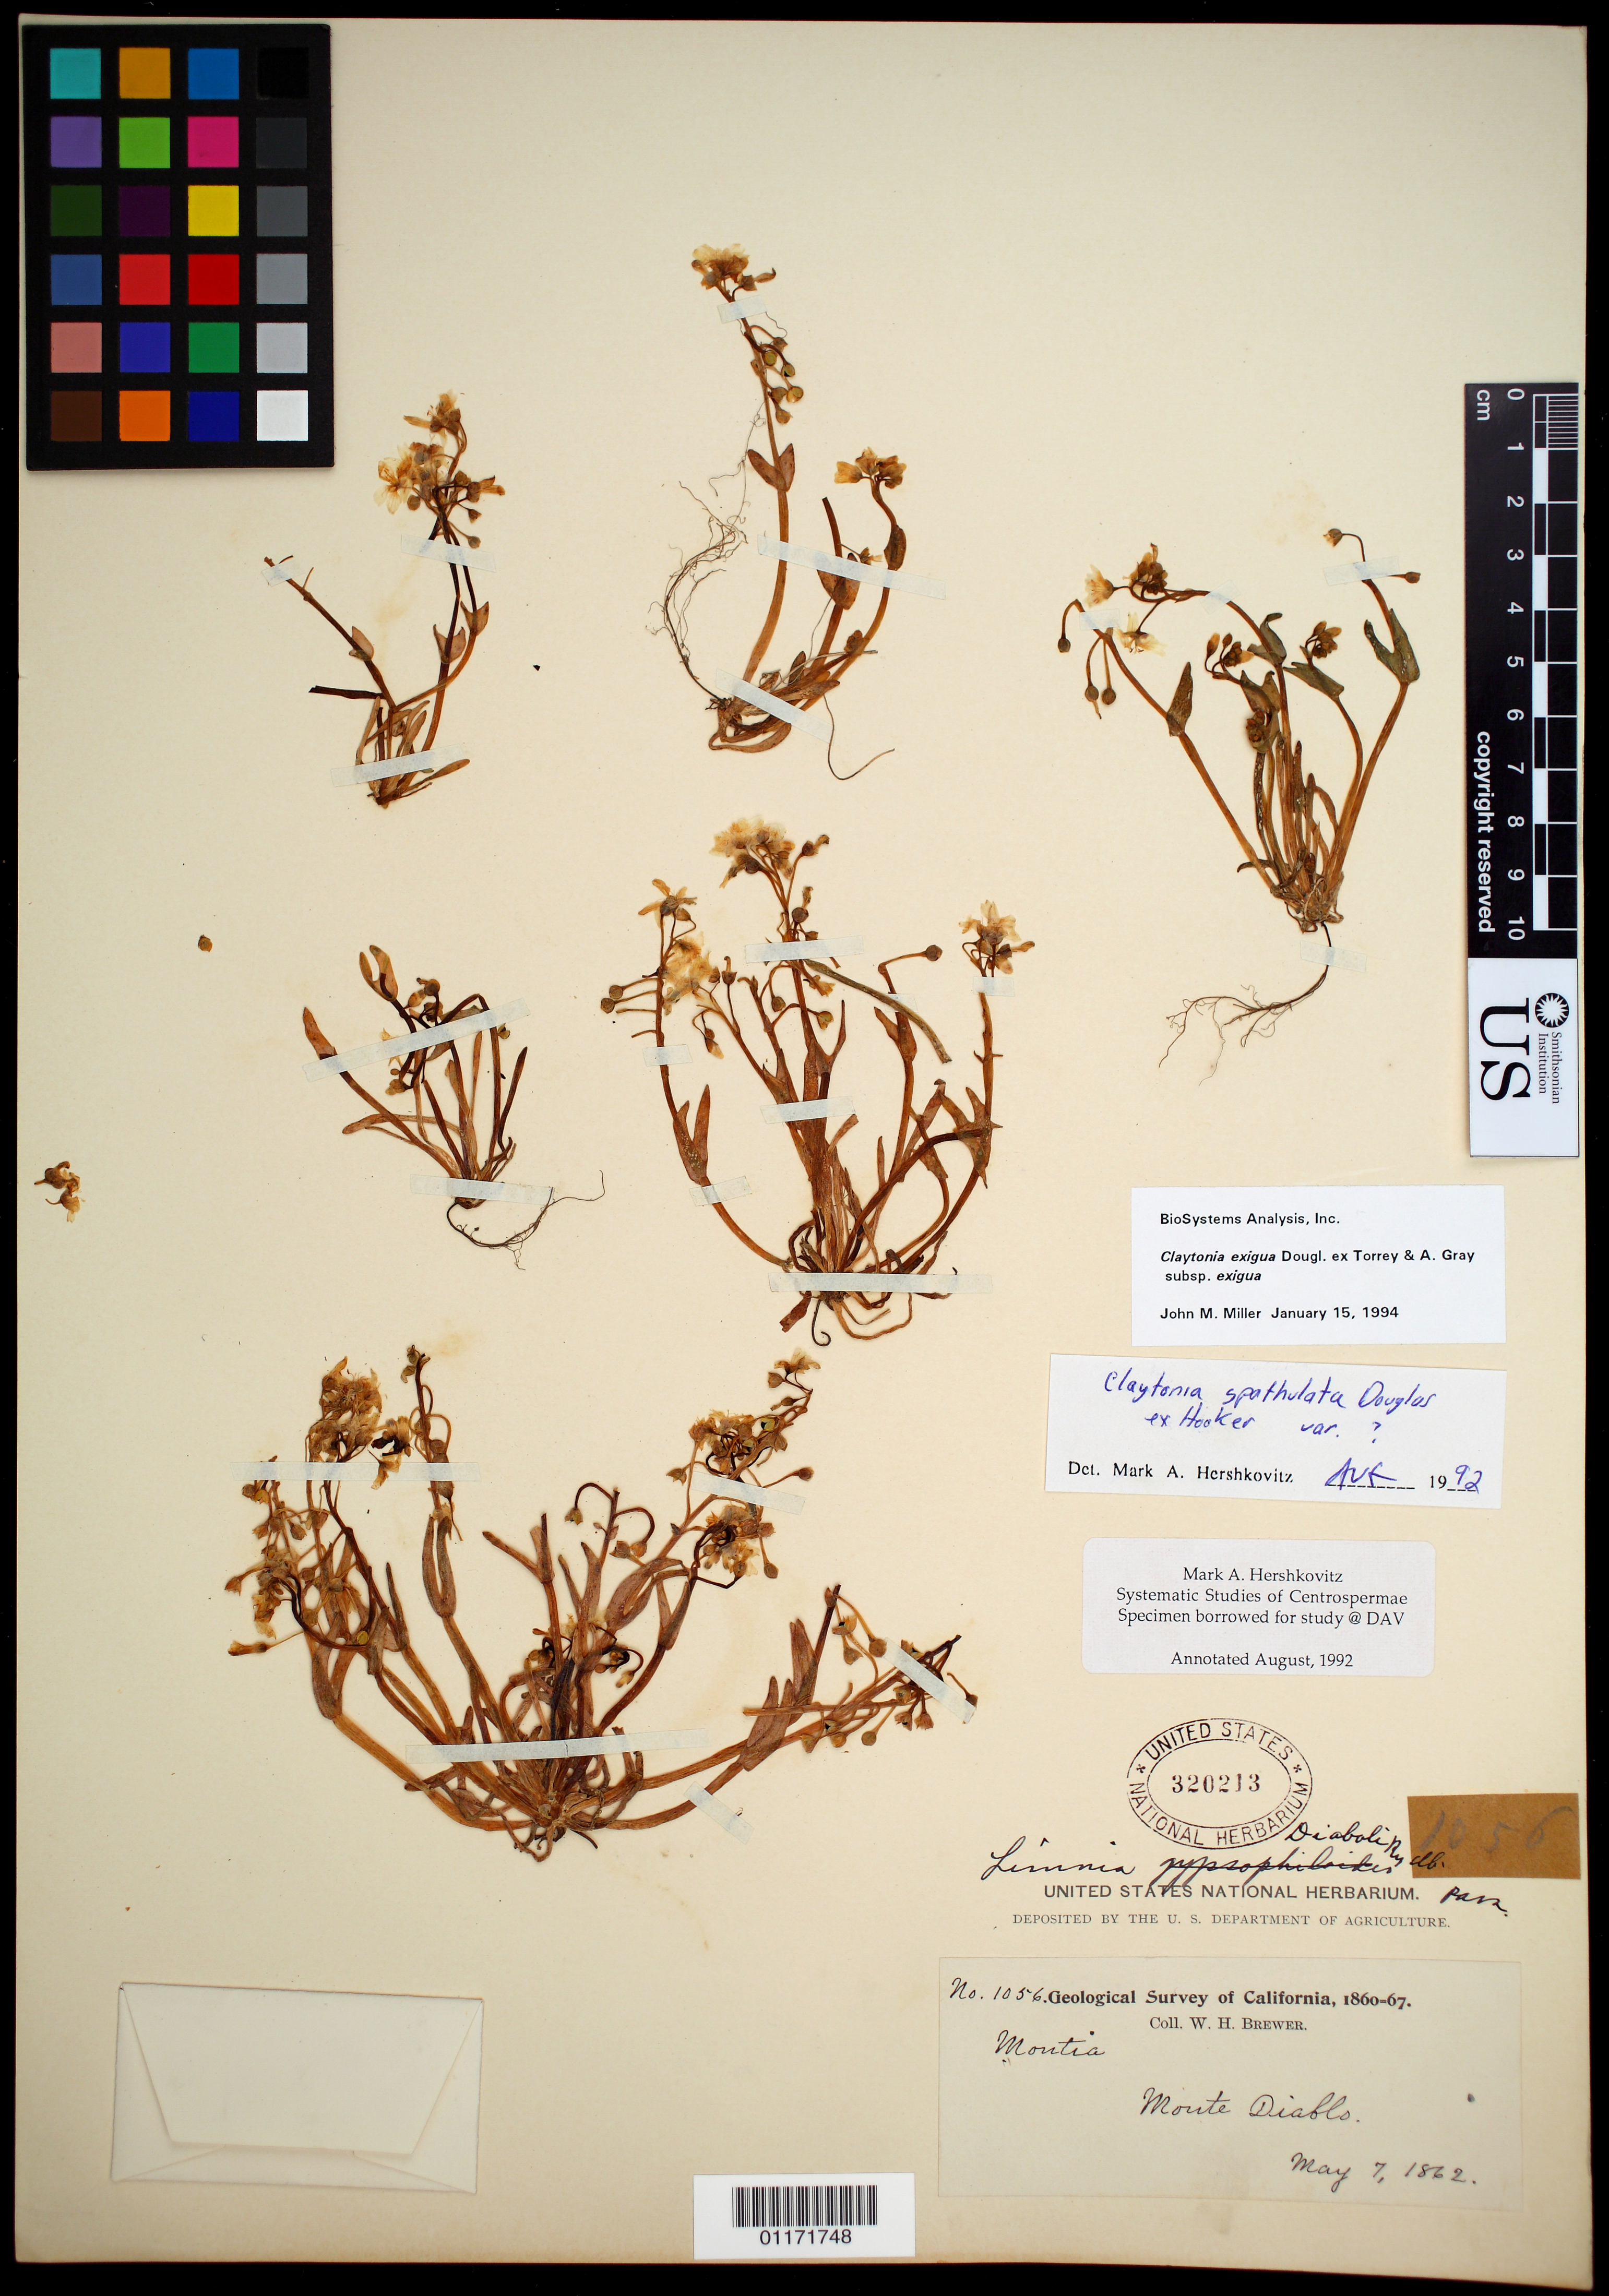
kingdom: Plantae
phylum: Tracheophyta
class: Magnoliopsida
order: Caryophyllales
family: Montiaceae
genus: Claytonia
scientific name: Claytonia exigua subsp. exigua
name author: (Douglas) Torr. & A. Gray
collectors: W. H. Brewer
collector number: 1056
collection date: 1862-05-07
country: United States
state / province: California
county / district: Contra Costa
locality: Monte Diablo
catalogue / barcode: US 320213